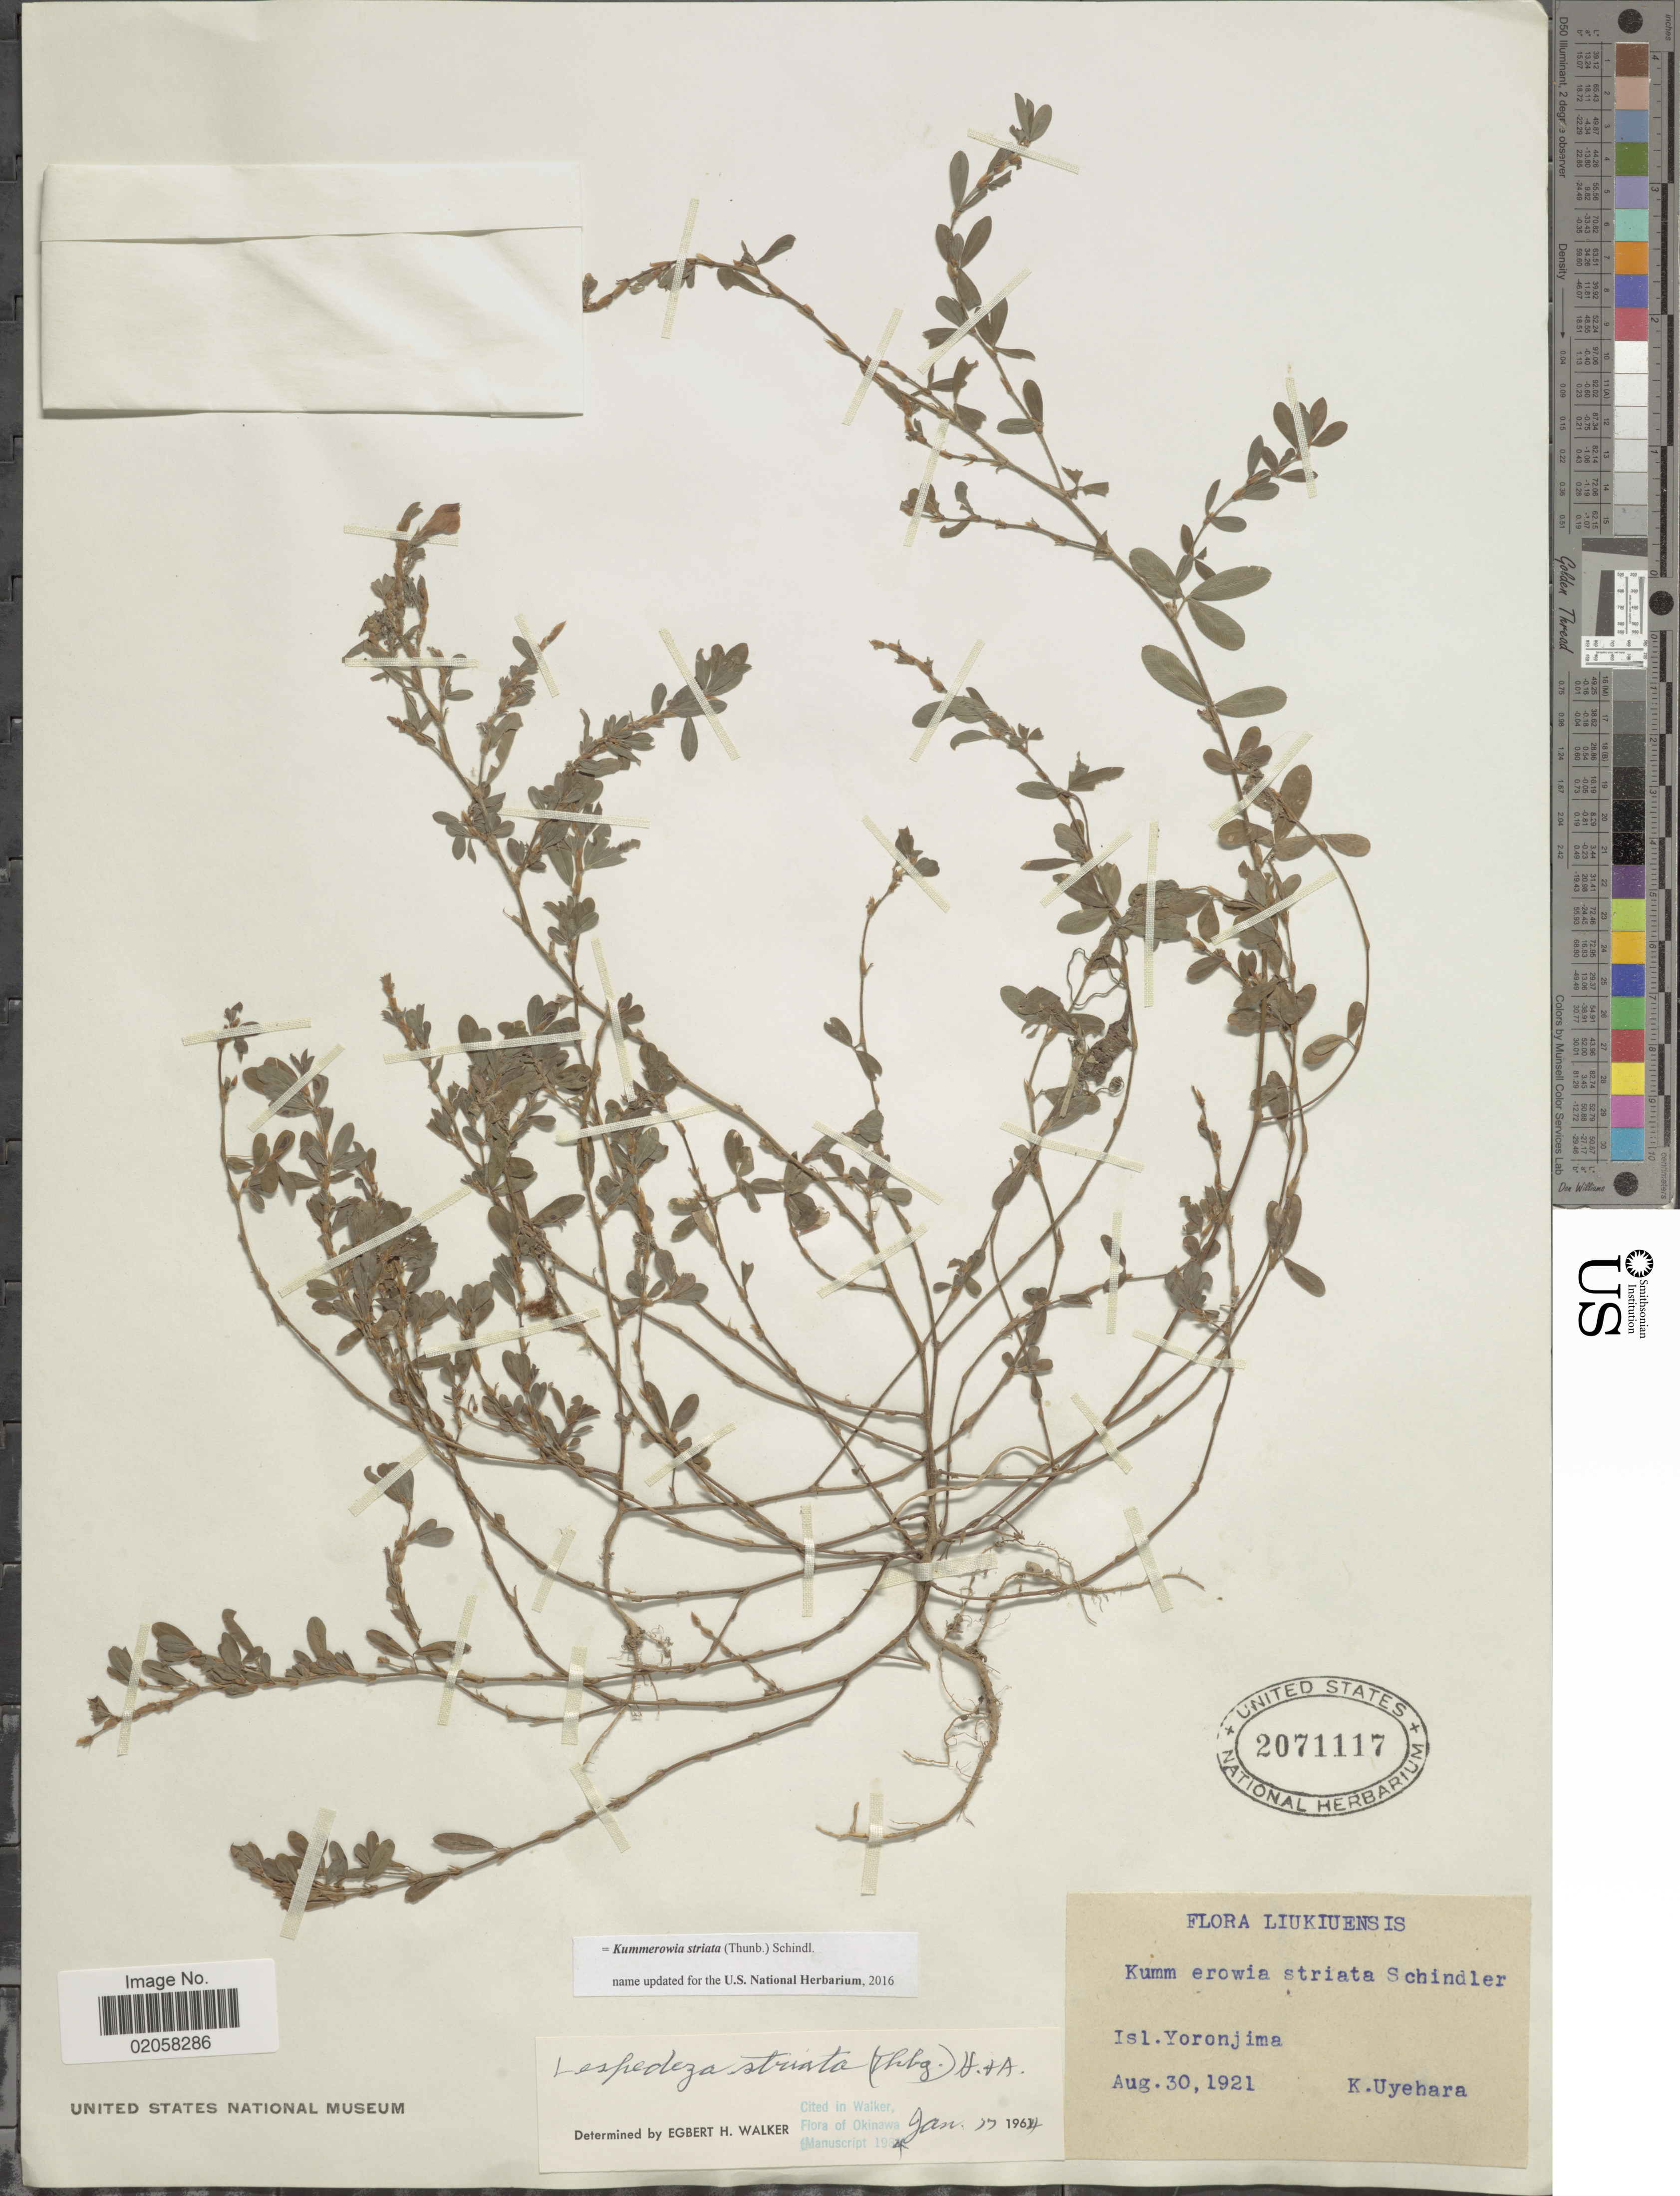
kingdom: Plantae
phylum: Tracheophyta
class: Magnoliopsida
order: Fabales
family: Fabaceae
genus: Kummerowia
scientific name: Kummerowia striata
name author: (Thunb.) Schindl.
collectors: K. Uyehara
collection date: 1921-08-30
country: Japan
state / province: Okinawa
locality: Liukiuensis, Isl. Yoronjima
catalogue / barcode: US 2071117